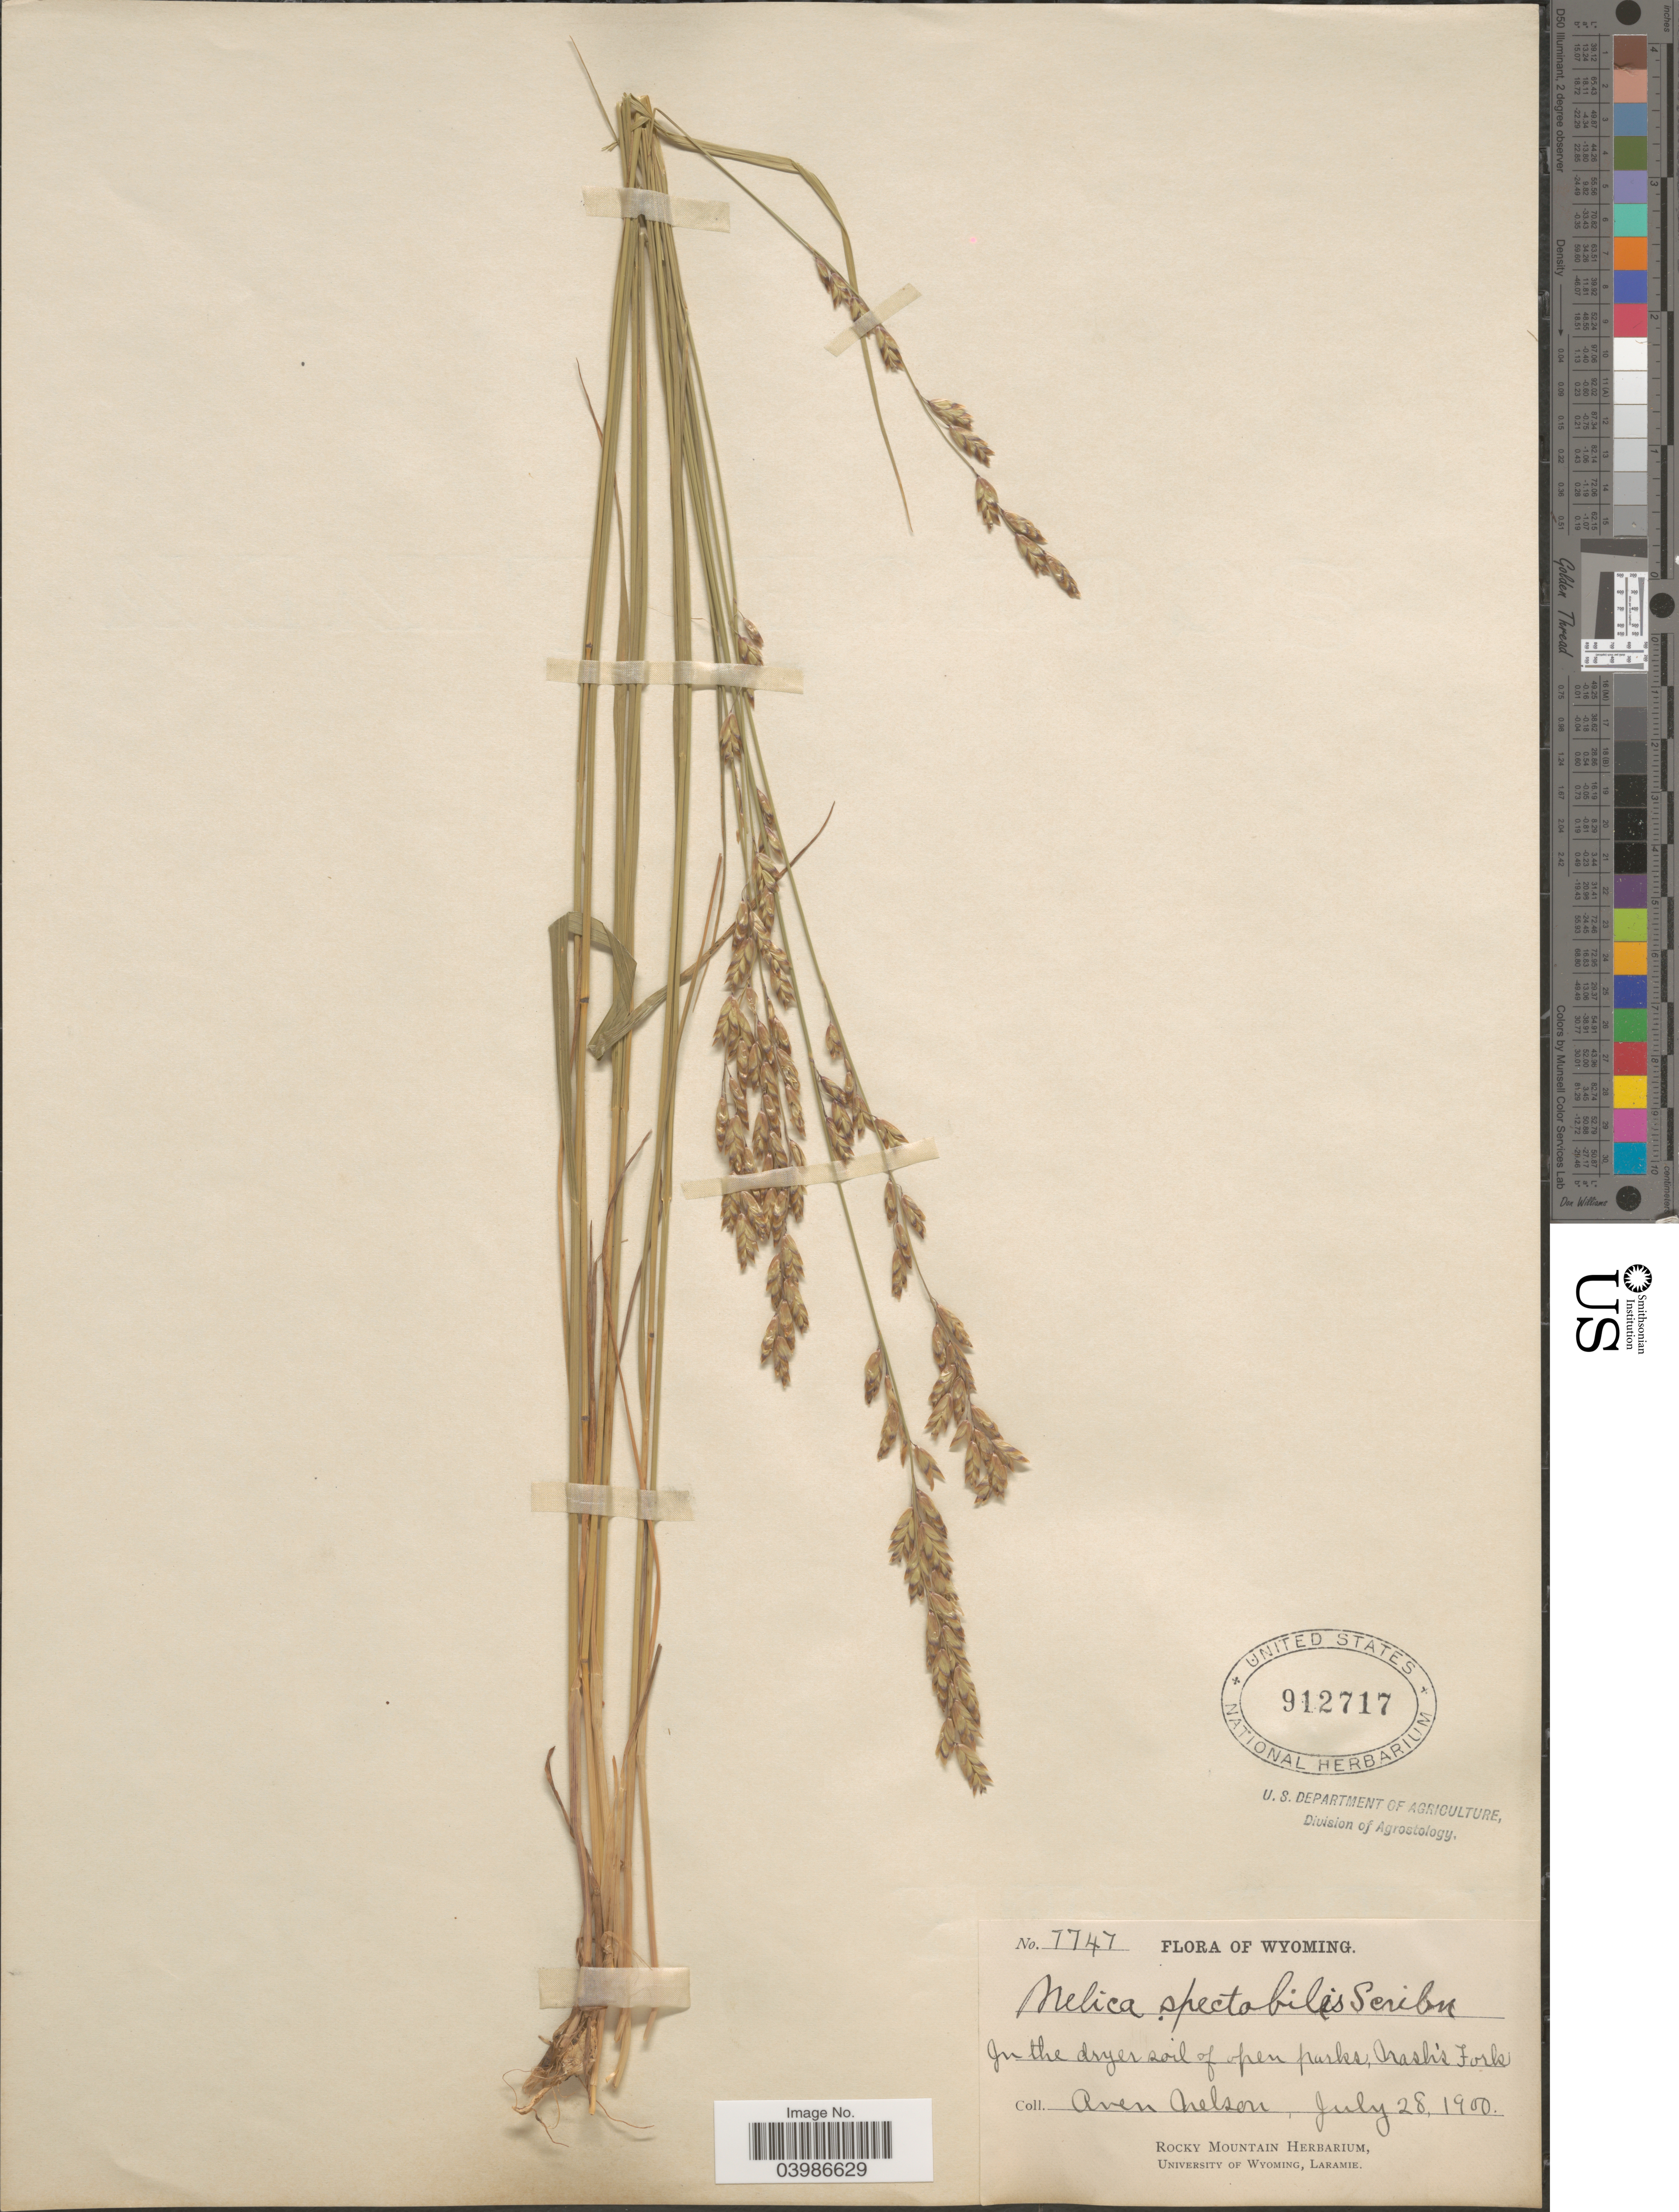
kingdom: Plantae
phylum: Tracheophyta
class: Liliopsida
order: Poales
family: Poaceae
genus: Melica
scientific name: Melica spectabilis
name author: Scribn.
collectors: A. Nelson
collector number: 7747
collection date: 1900-07-28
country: United States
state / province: Wyoming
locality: Nash's Fork.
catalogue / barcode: US 912717